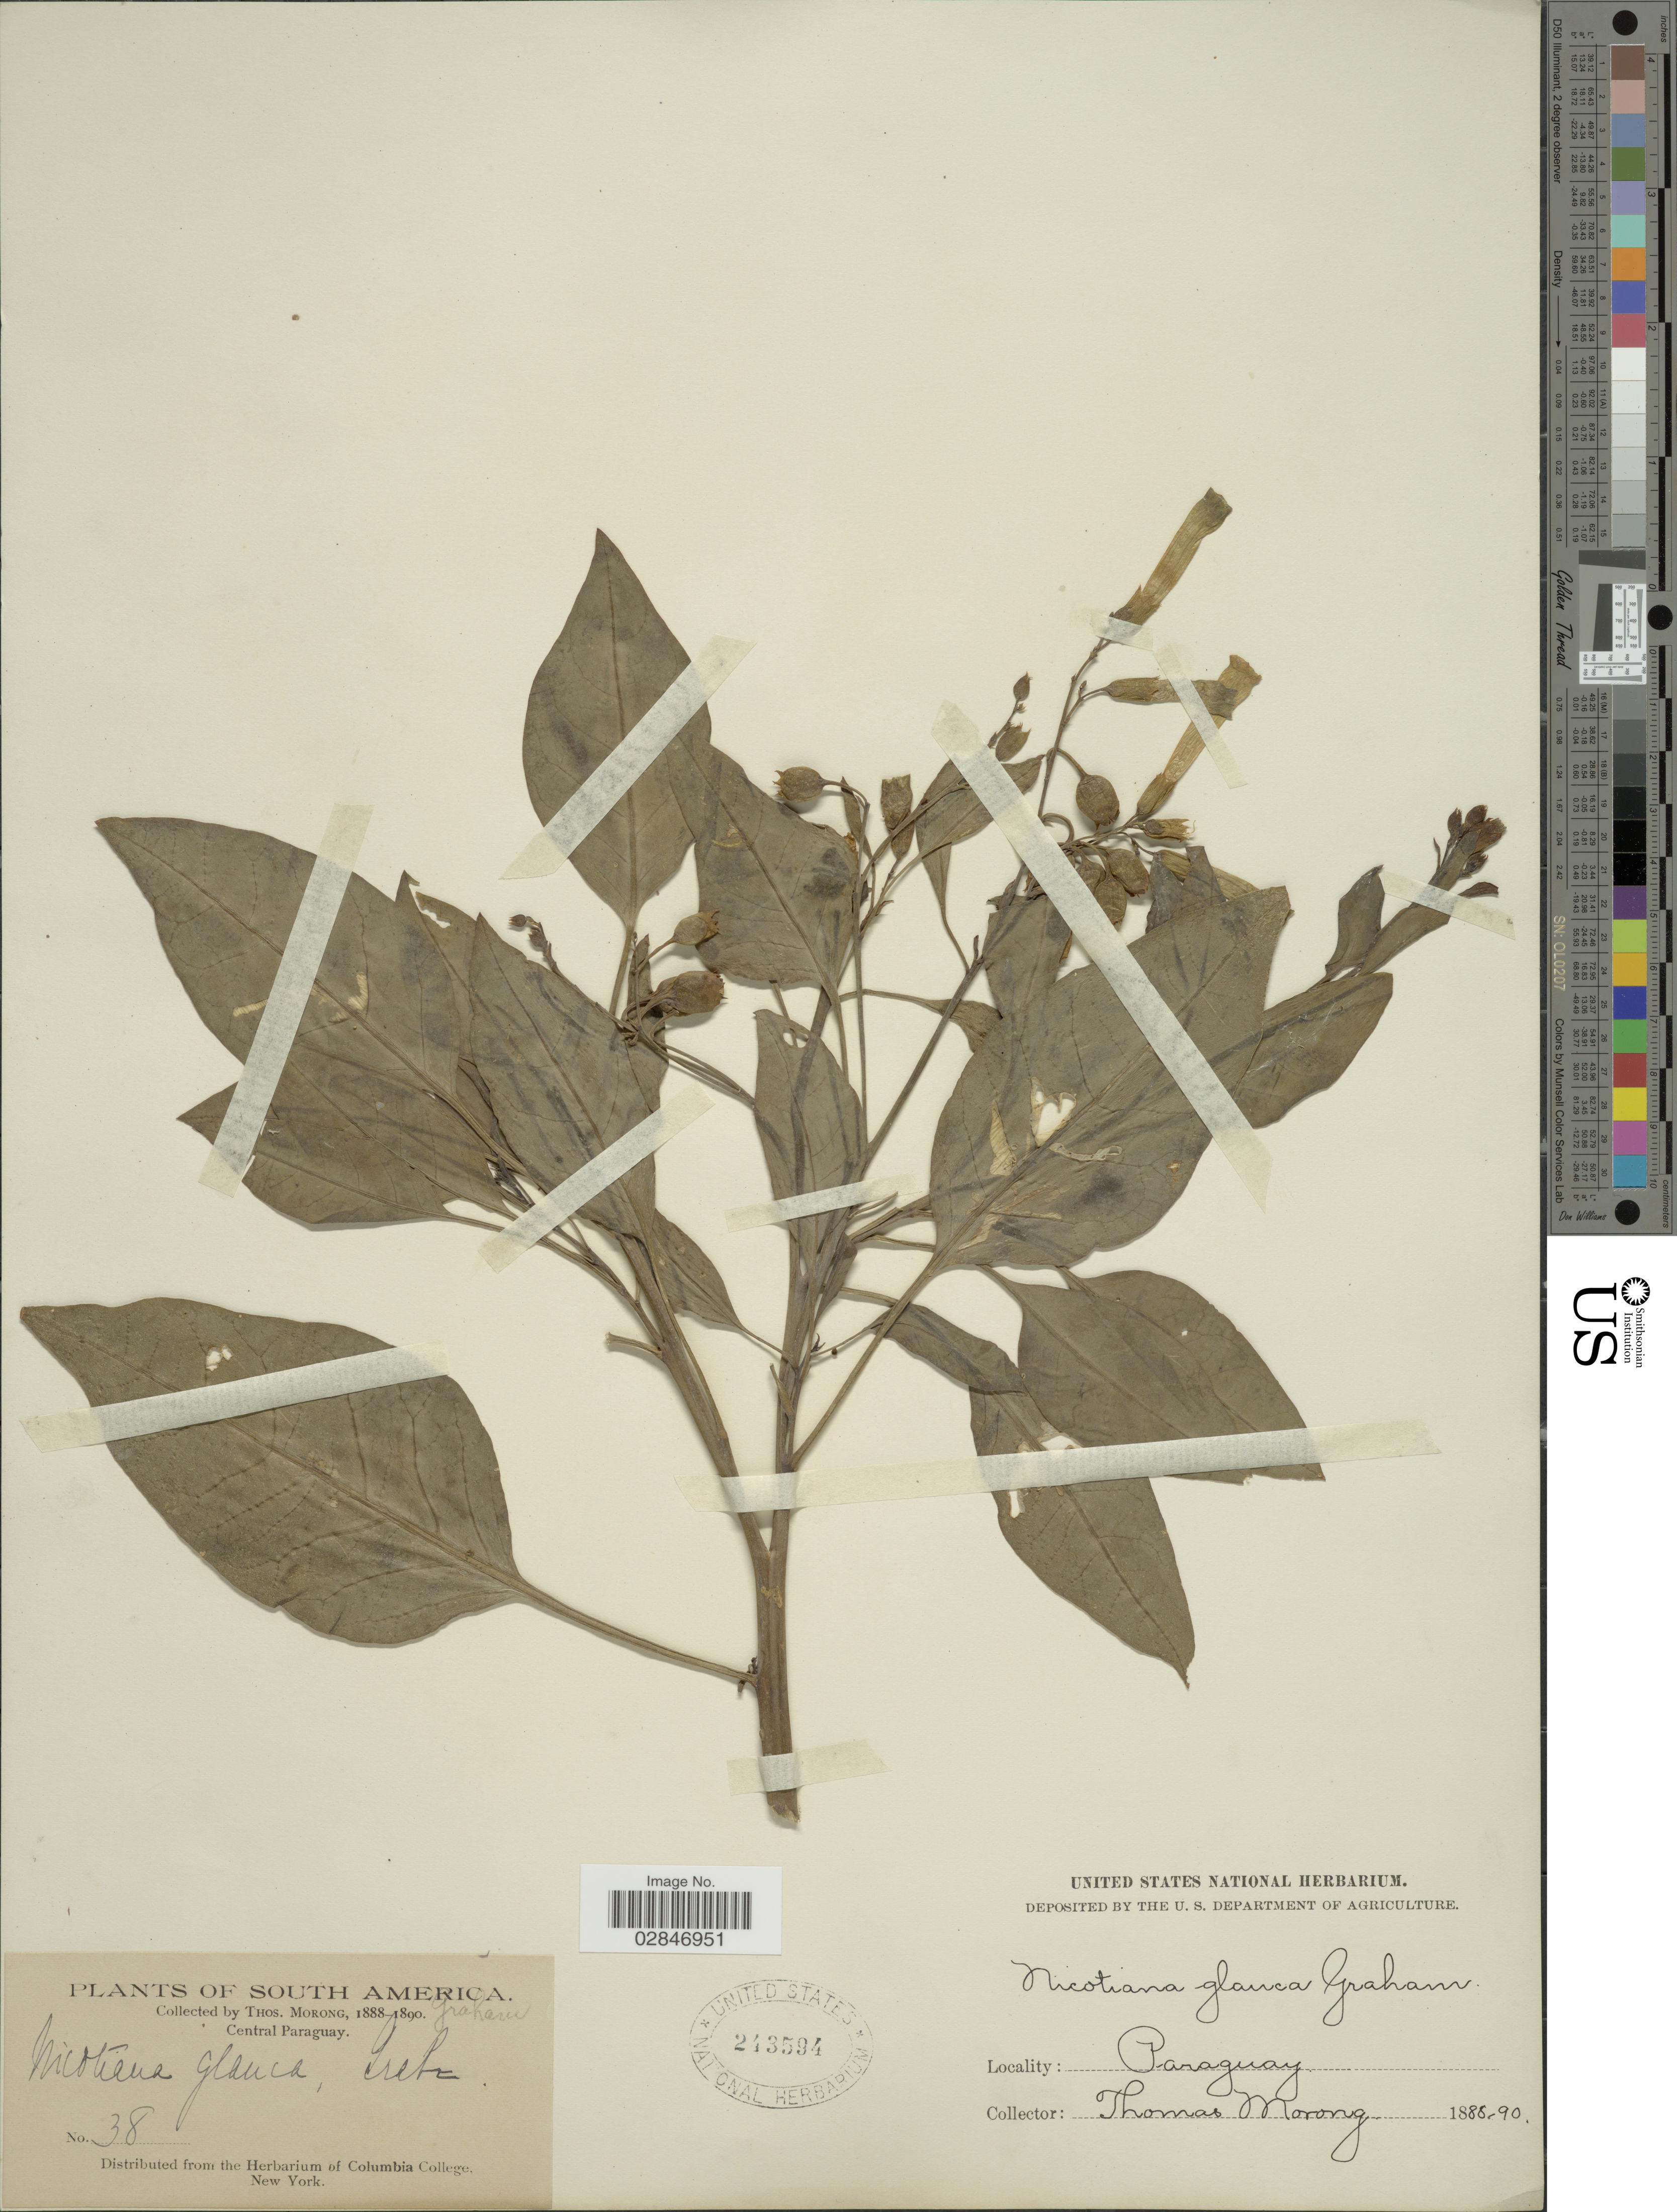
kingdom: Plantae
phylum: Tracheophyta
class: Magnoliopsida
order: Solanales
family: Solanaceae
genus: Nicotiana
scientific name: Nicotiana glauca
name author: Graham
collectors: ex herb. T. Morong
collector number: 38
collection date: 1888/1890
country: Paraguay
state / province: Central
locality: Central Paraguay, Graham.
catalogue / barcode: US 243594